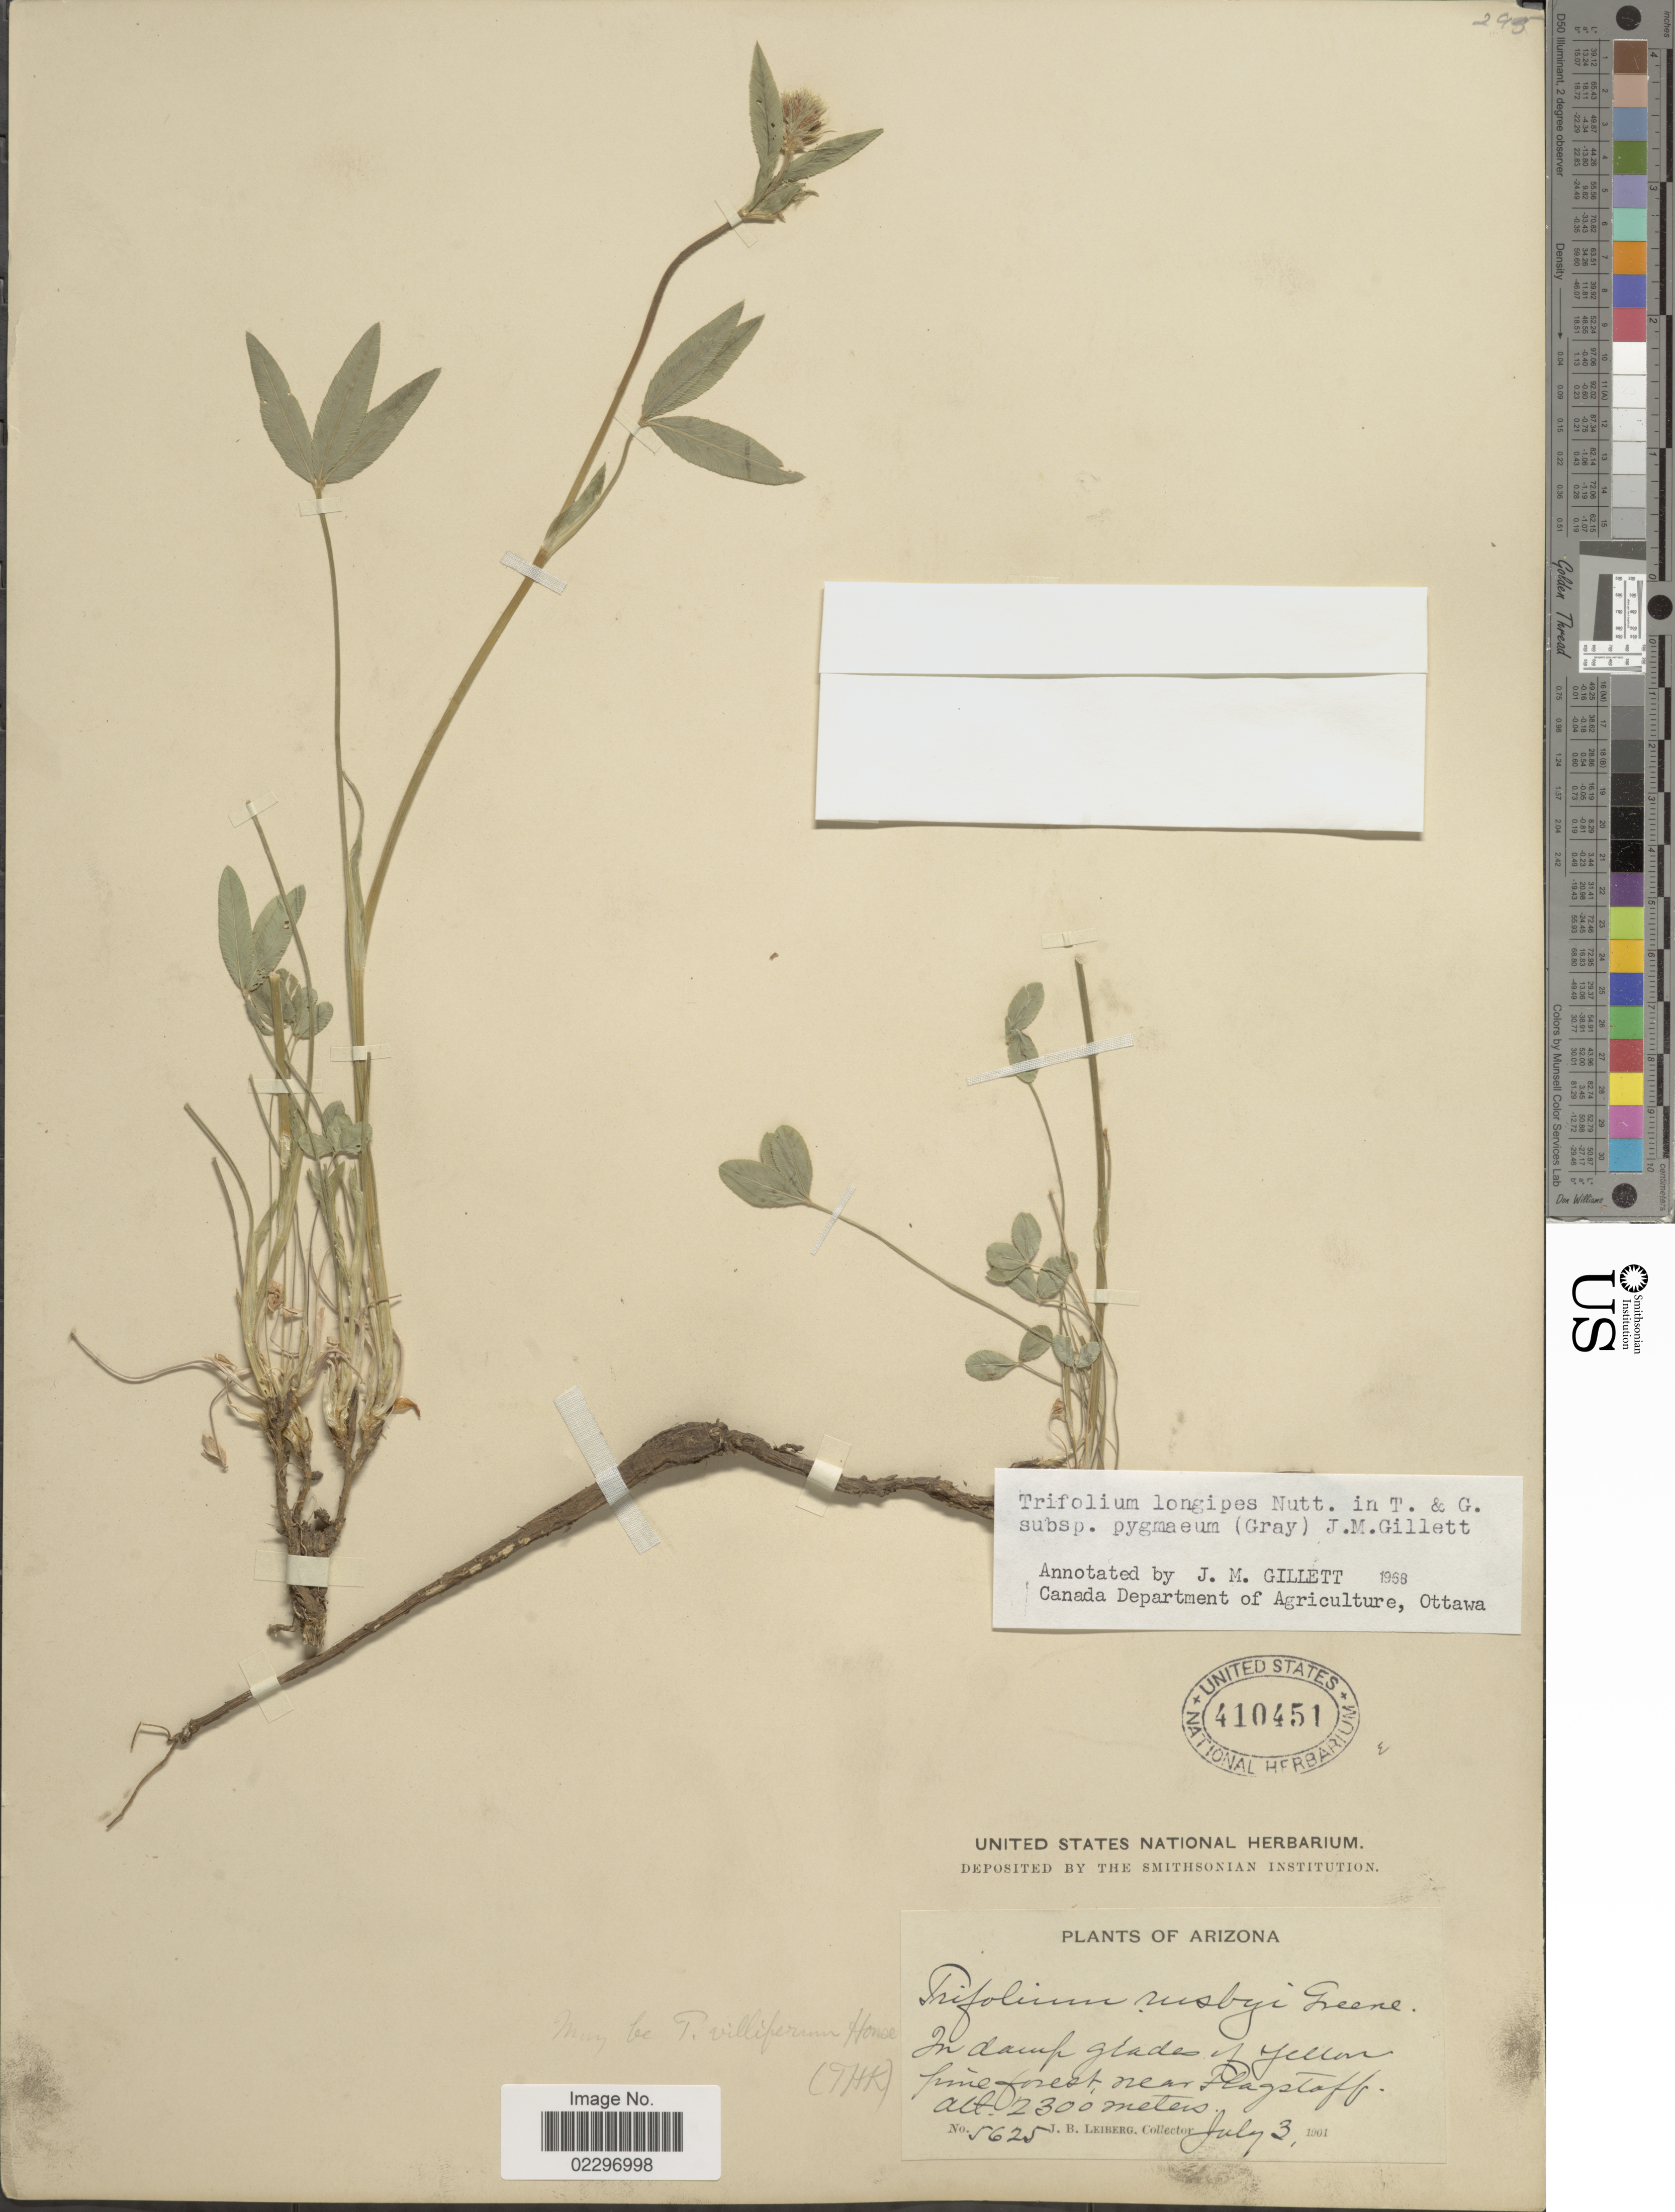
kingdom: Plantae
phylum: Tracheophyta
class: Magnoliopsida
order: Fabales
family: Fabaceae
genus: Trifolium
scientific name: Trifolium longipes var. pygmaeum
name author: A. Gray in Ives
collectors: J. B. Leiberg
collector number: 5625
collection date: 1901-07-03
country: United States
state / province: Arizona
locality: In damp glades of Yellow pine forest, near Flagstaff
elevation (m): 2300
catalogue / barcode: US 410451